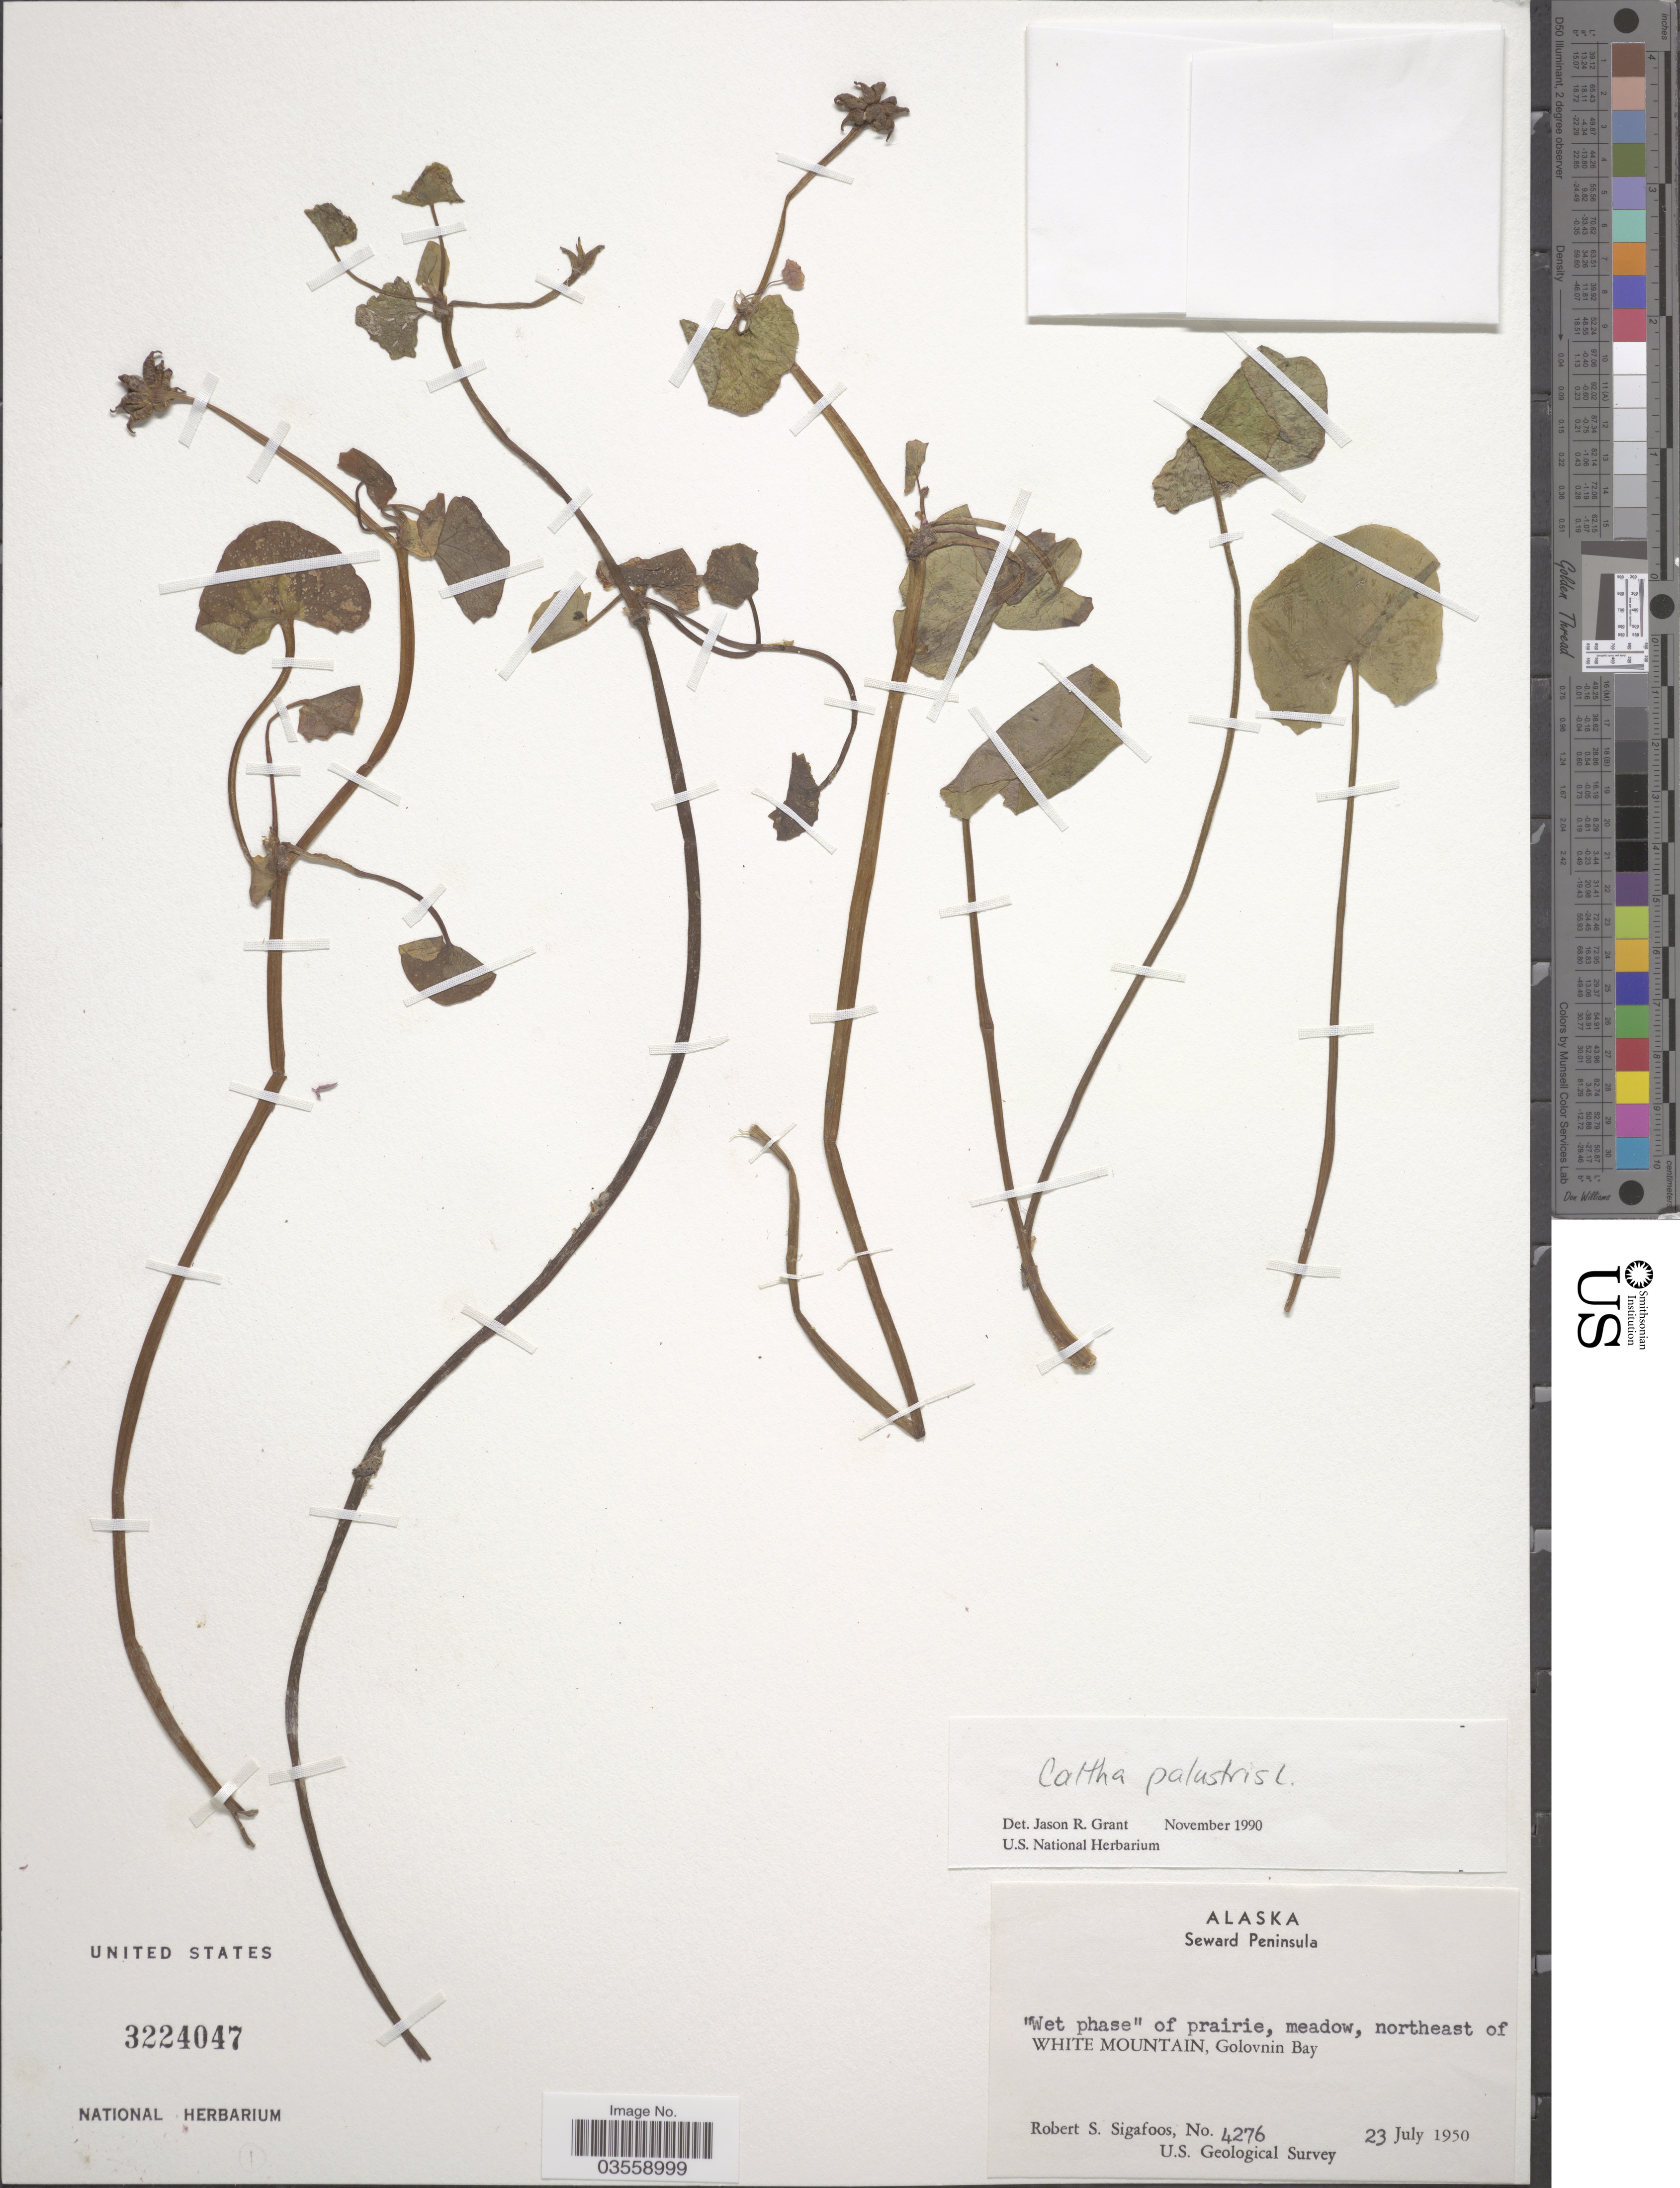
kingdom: Plantae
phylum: Tracheophyta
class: Magnoliopsida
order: Ranunculales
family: Ranunculaceae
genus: Caltha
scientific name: Caltha palustris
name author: L.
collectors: R. Sigafoos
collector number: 4276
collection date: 1950-07-23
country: United States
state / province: Alaska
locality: Seward Peninsula. Northeast of White Mountain, Golovnin Bay.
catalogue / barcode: US 3224047